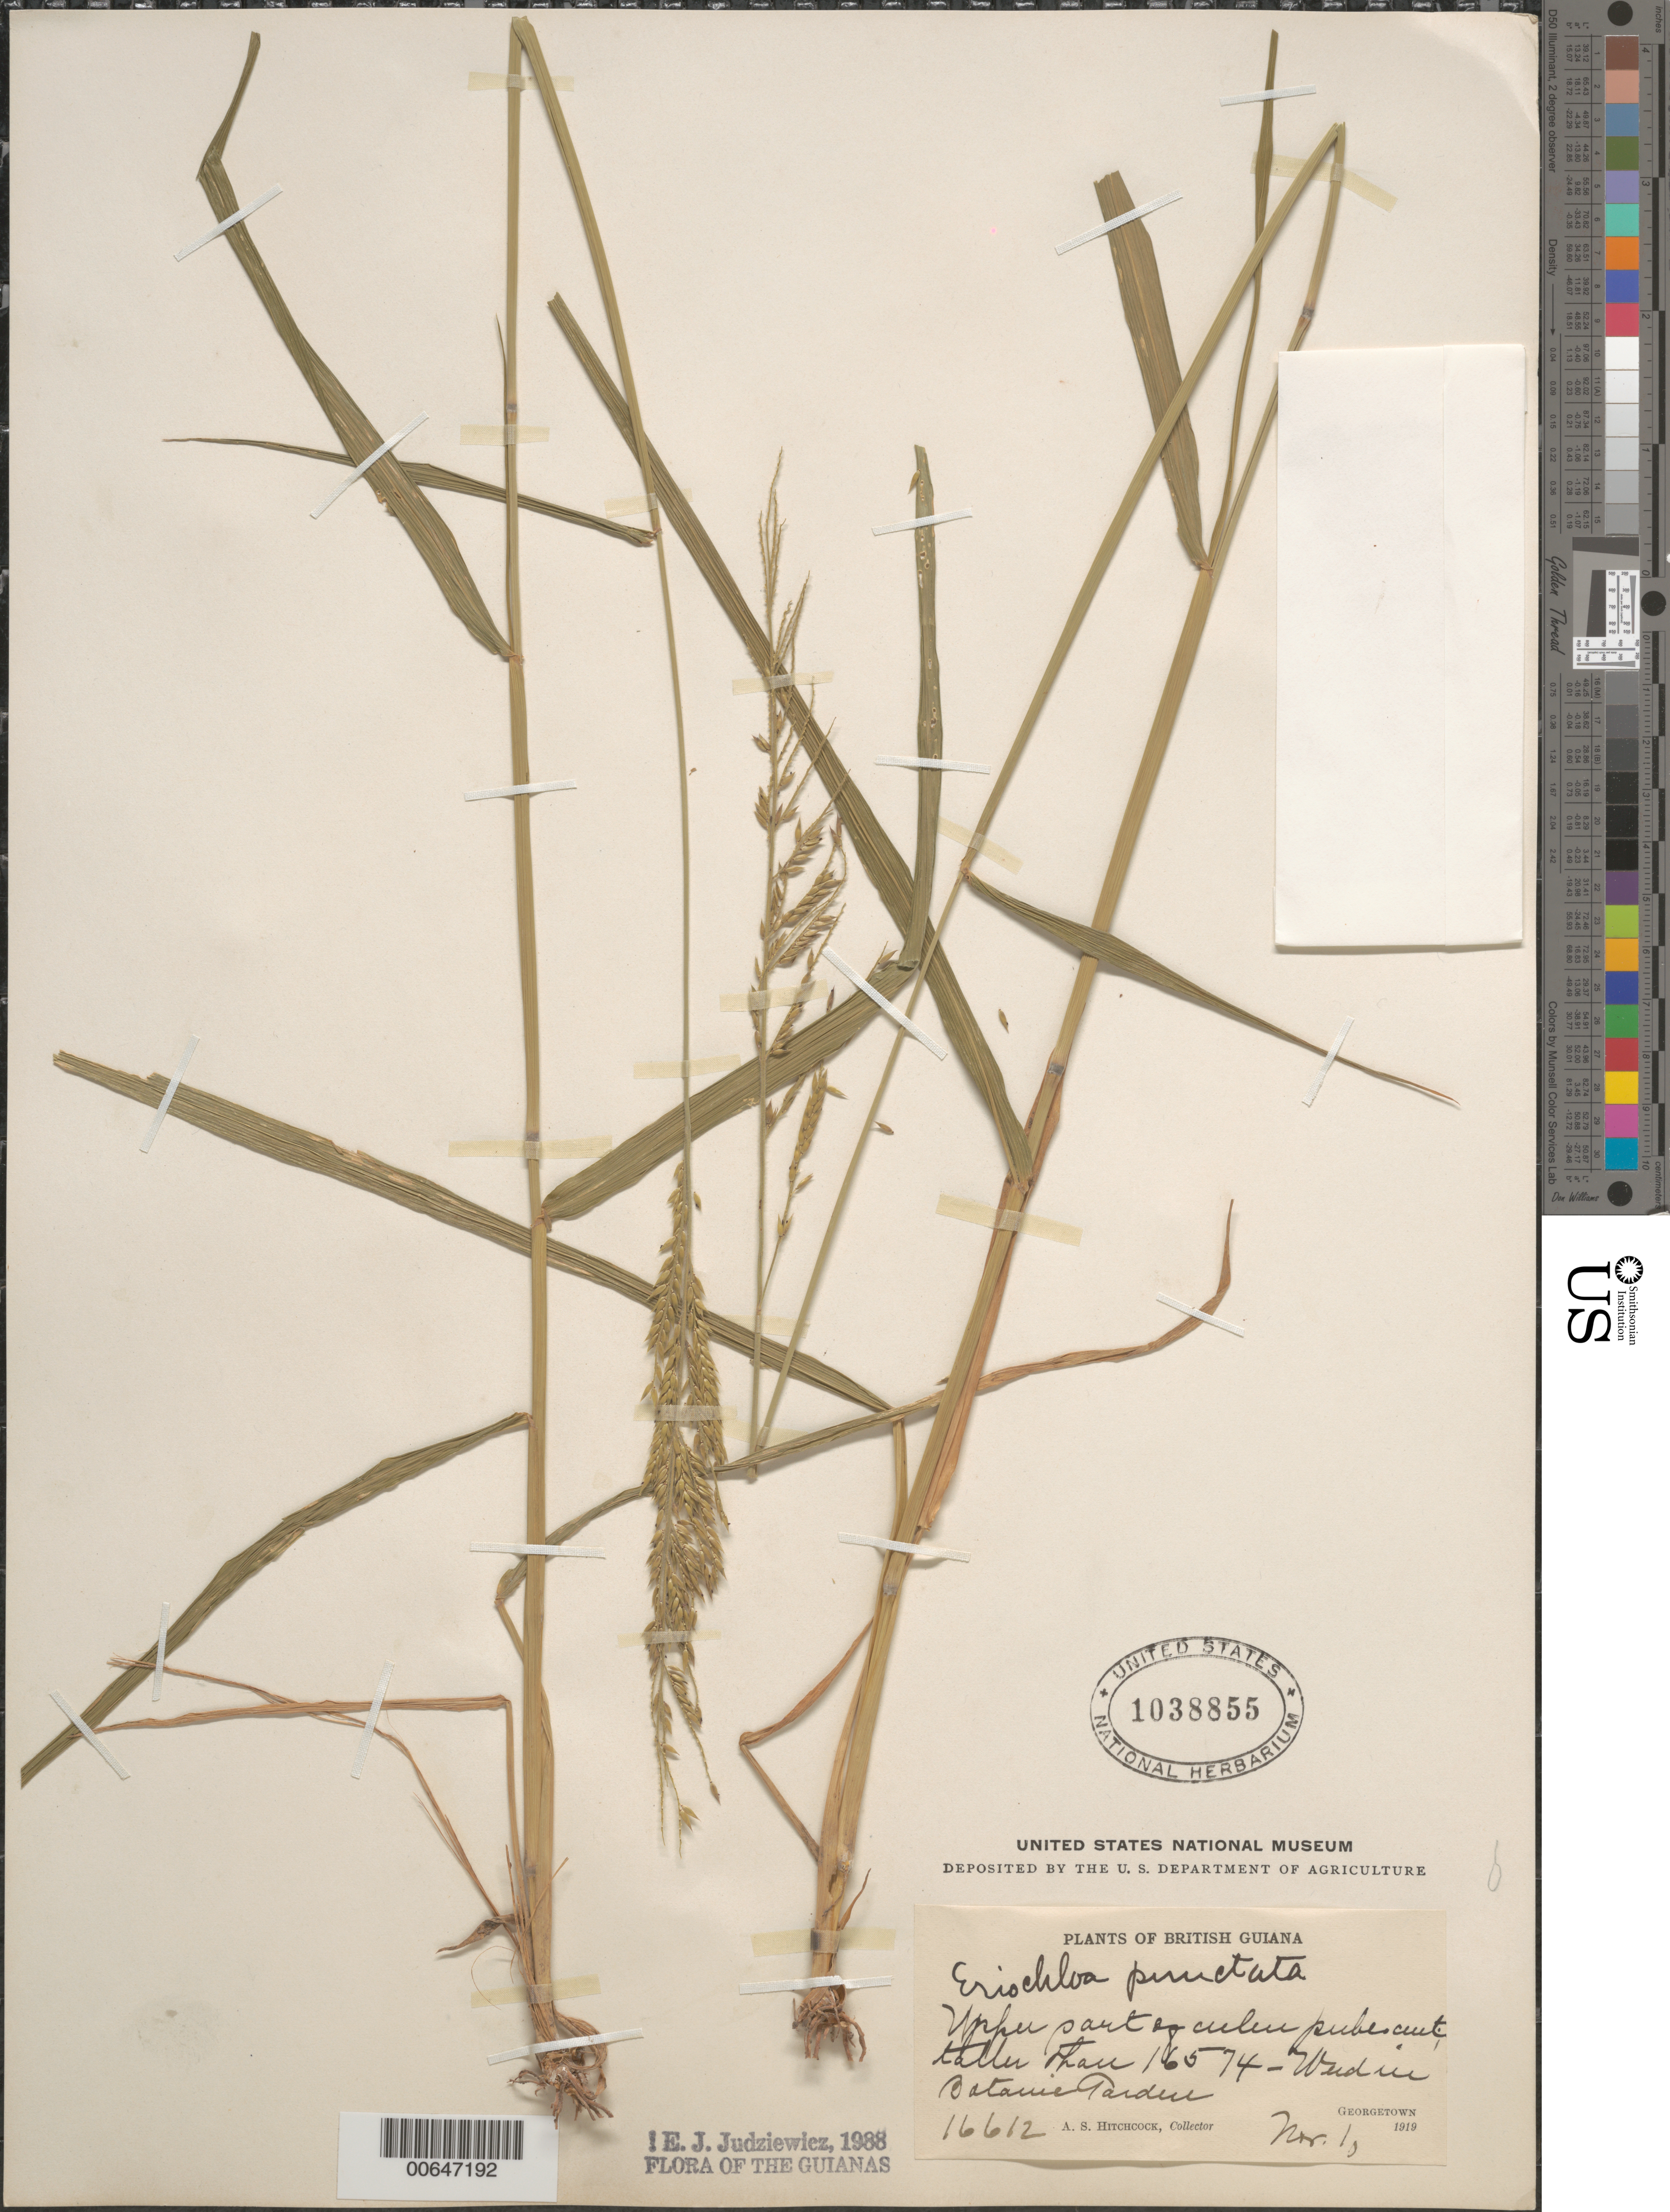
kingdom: Plantae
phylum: Tracheophyta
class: Liliopsida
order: Poales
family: Poaceae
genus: Eriochloa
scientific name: Eriochloa punctata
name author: (L.) Desv. ex Ham.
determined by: Judziewicz, E. J.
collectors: A. S. Hitchcock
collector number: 16612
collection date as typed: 30-Oct-19 to 1-Nov-19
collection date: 1919-10-30/1919-11-01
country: Guyana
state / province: Demerara-Mahaica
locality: Georgetown, Botanic Gardens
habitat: Weed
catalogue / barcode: US 1038855